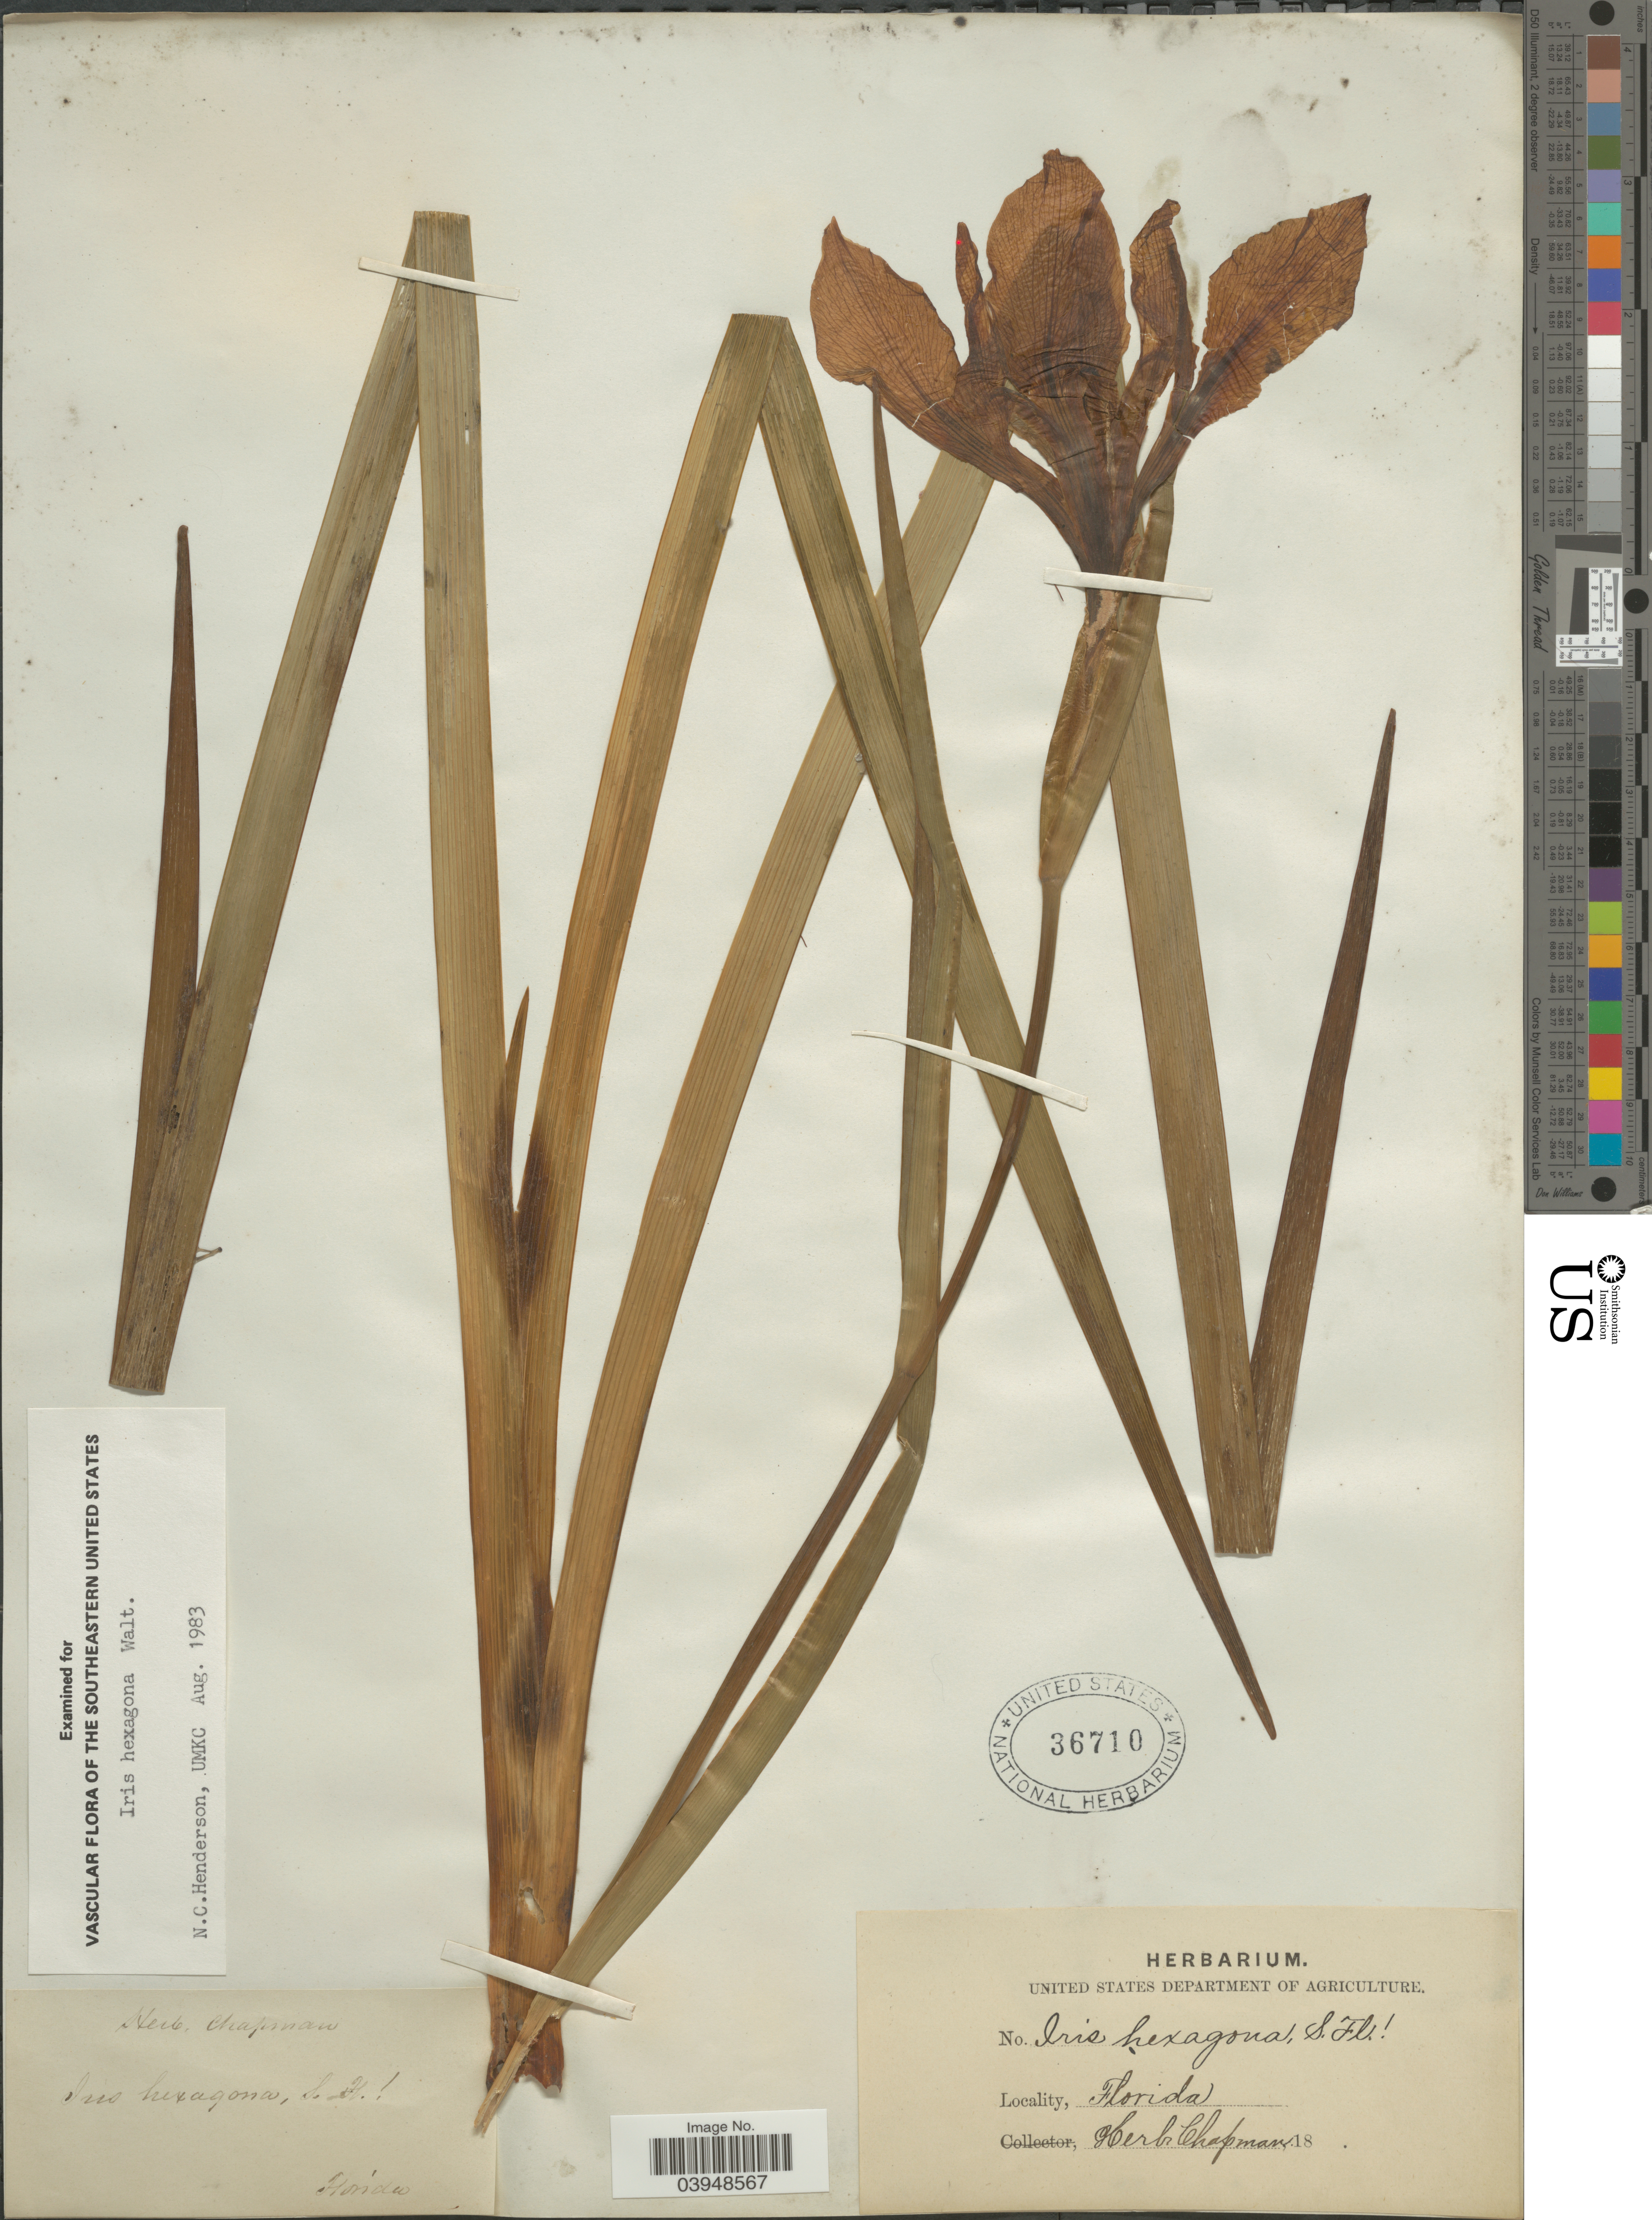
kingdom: Plantae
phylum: Tracheophyta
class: Liliopsida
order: Asparagales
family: Iridaceae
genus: Iris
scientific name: Iris hexagona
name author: Walter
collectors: ex herb. Chapman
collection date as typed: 18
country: United States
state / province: Florida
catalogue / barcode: US 36710